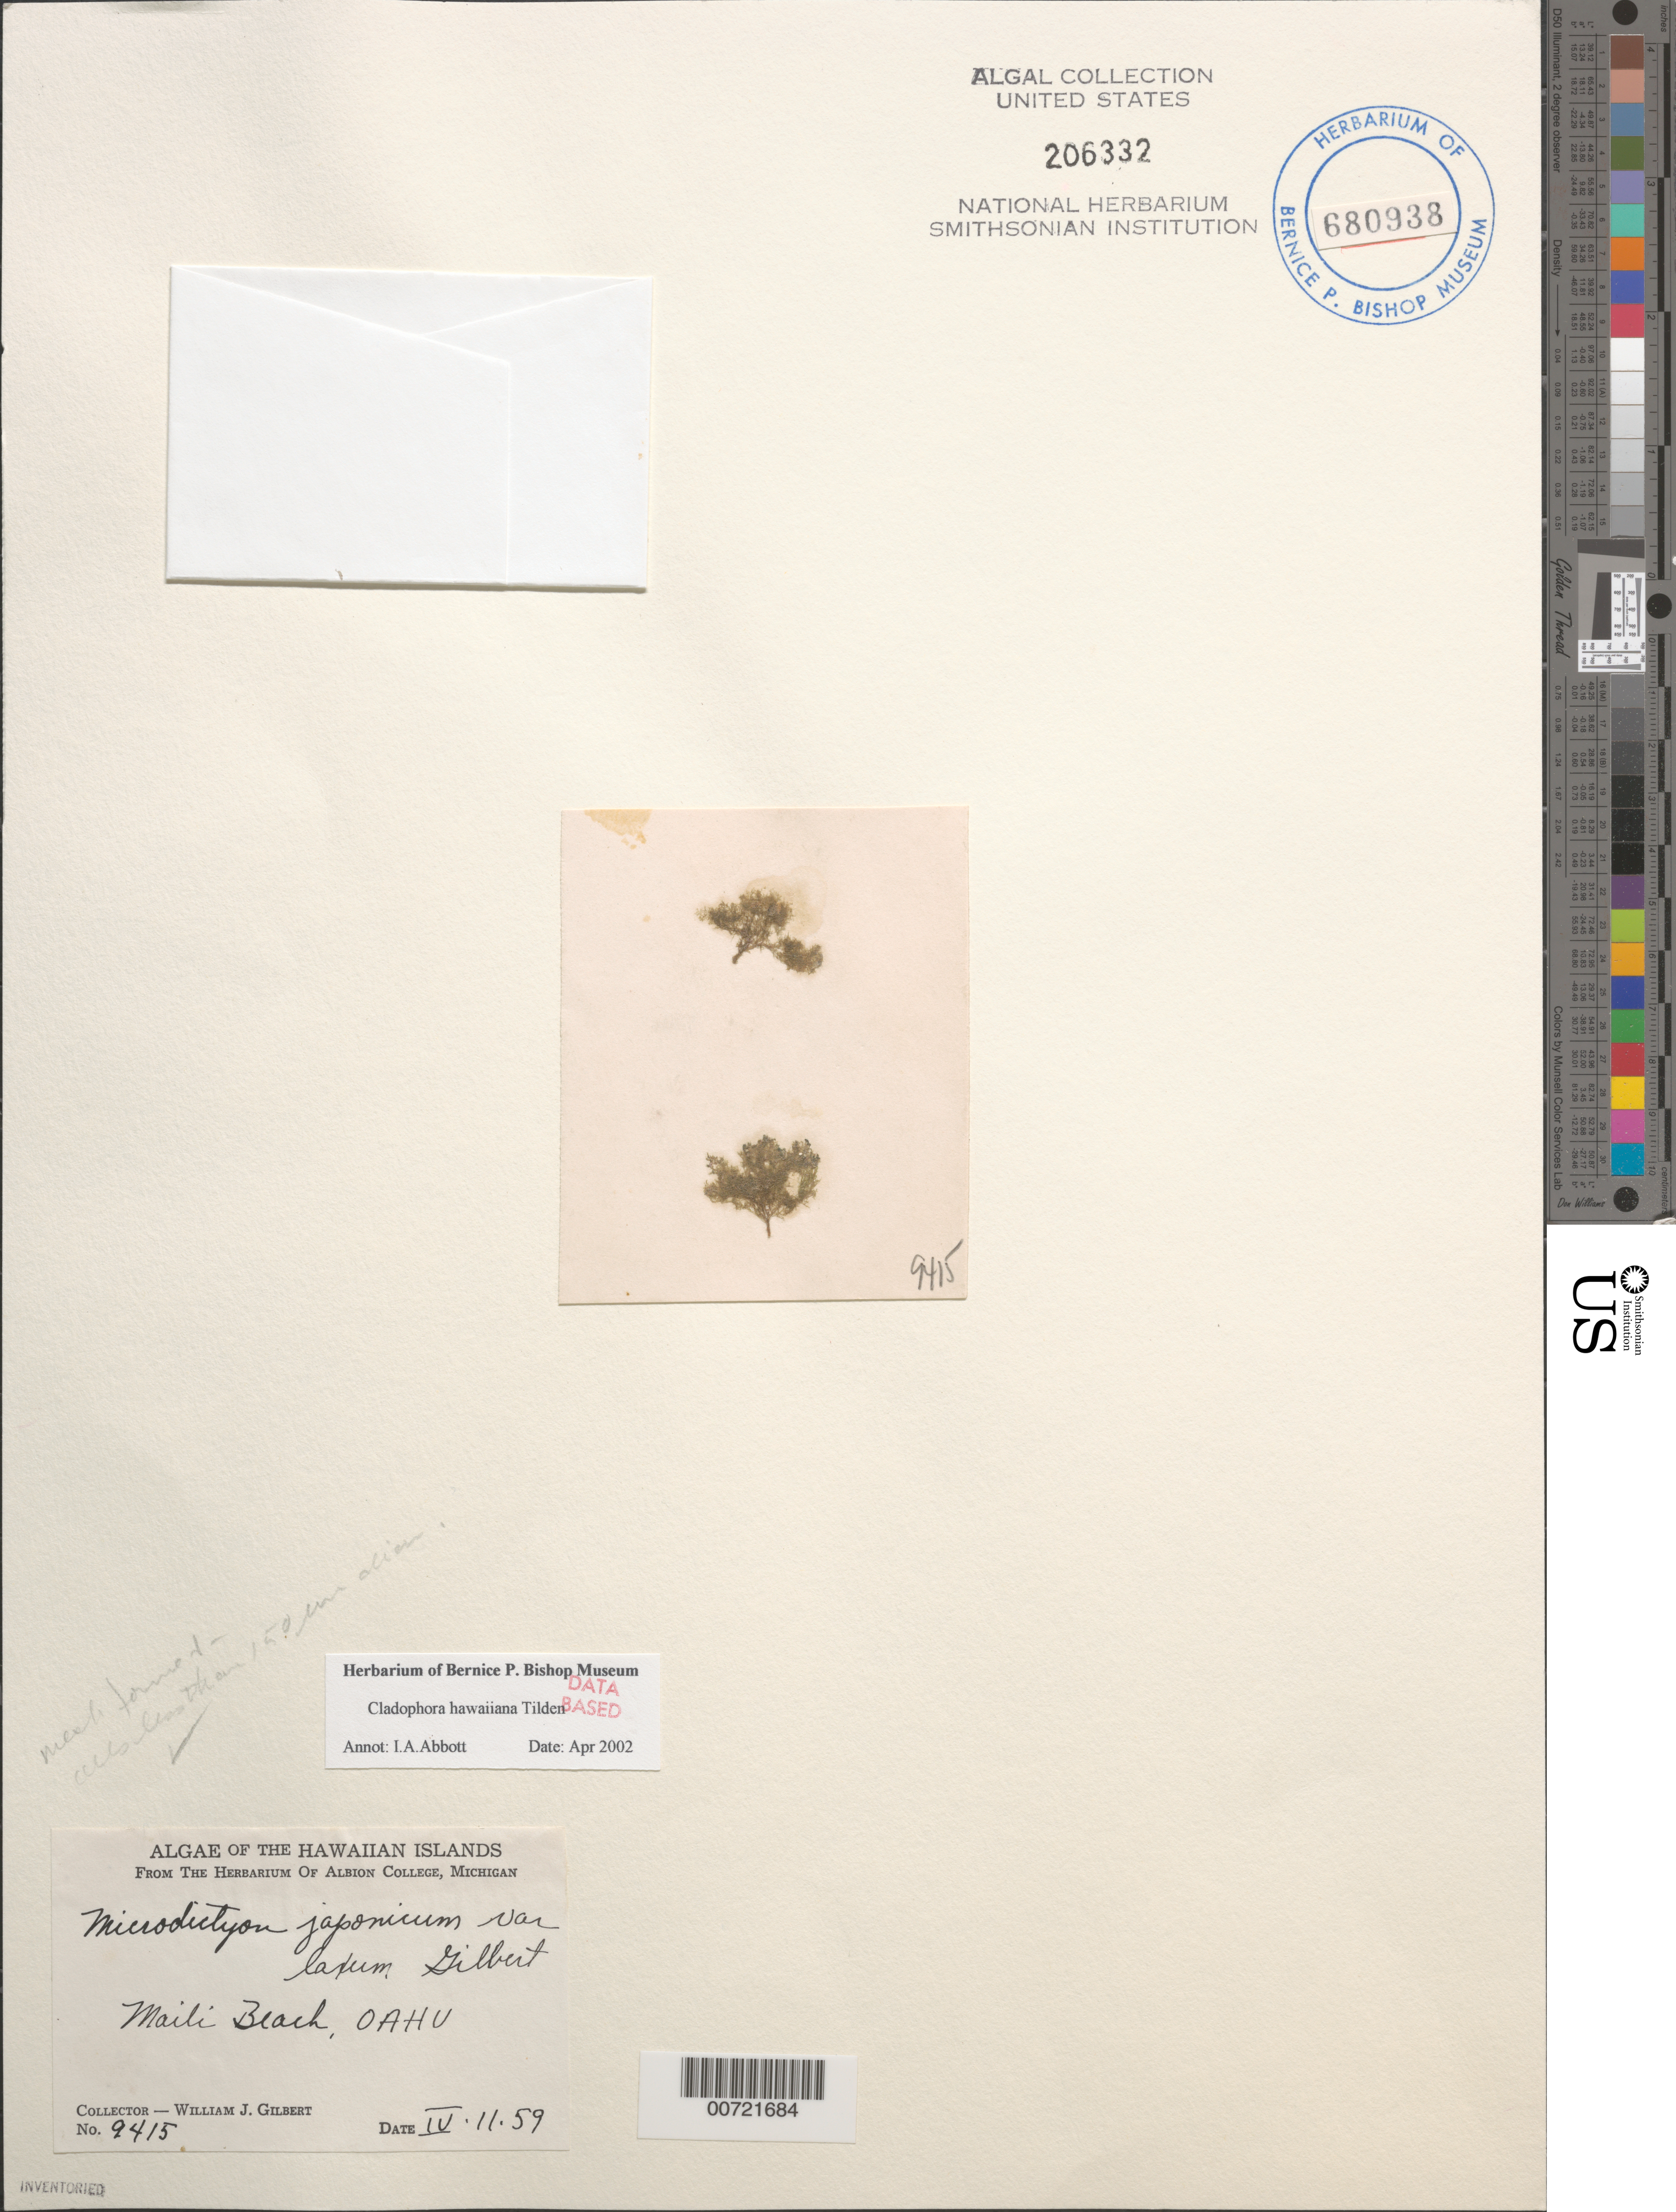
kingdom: Plantae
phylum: Chlorophyta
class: Ulvophyceae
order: Cladophorales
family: Cladophoraceae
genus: Cladophora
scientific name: Cladophora hawaiiana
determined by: Abbott, Isabella A.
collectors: W. J. Gilbert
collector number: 9415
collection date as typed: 11 Apr 1959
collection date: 1959-04-11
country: United States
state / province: Hawaii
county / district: Honolulu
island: Oahu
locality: Maili Beach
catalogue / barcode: US 206332